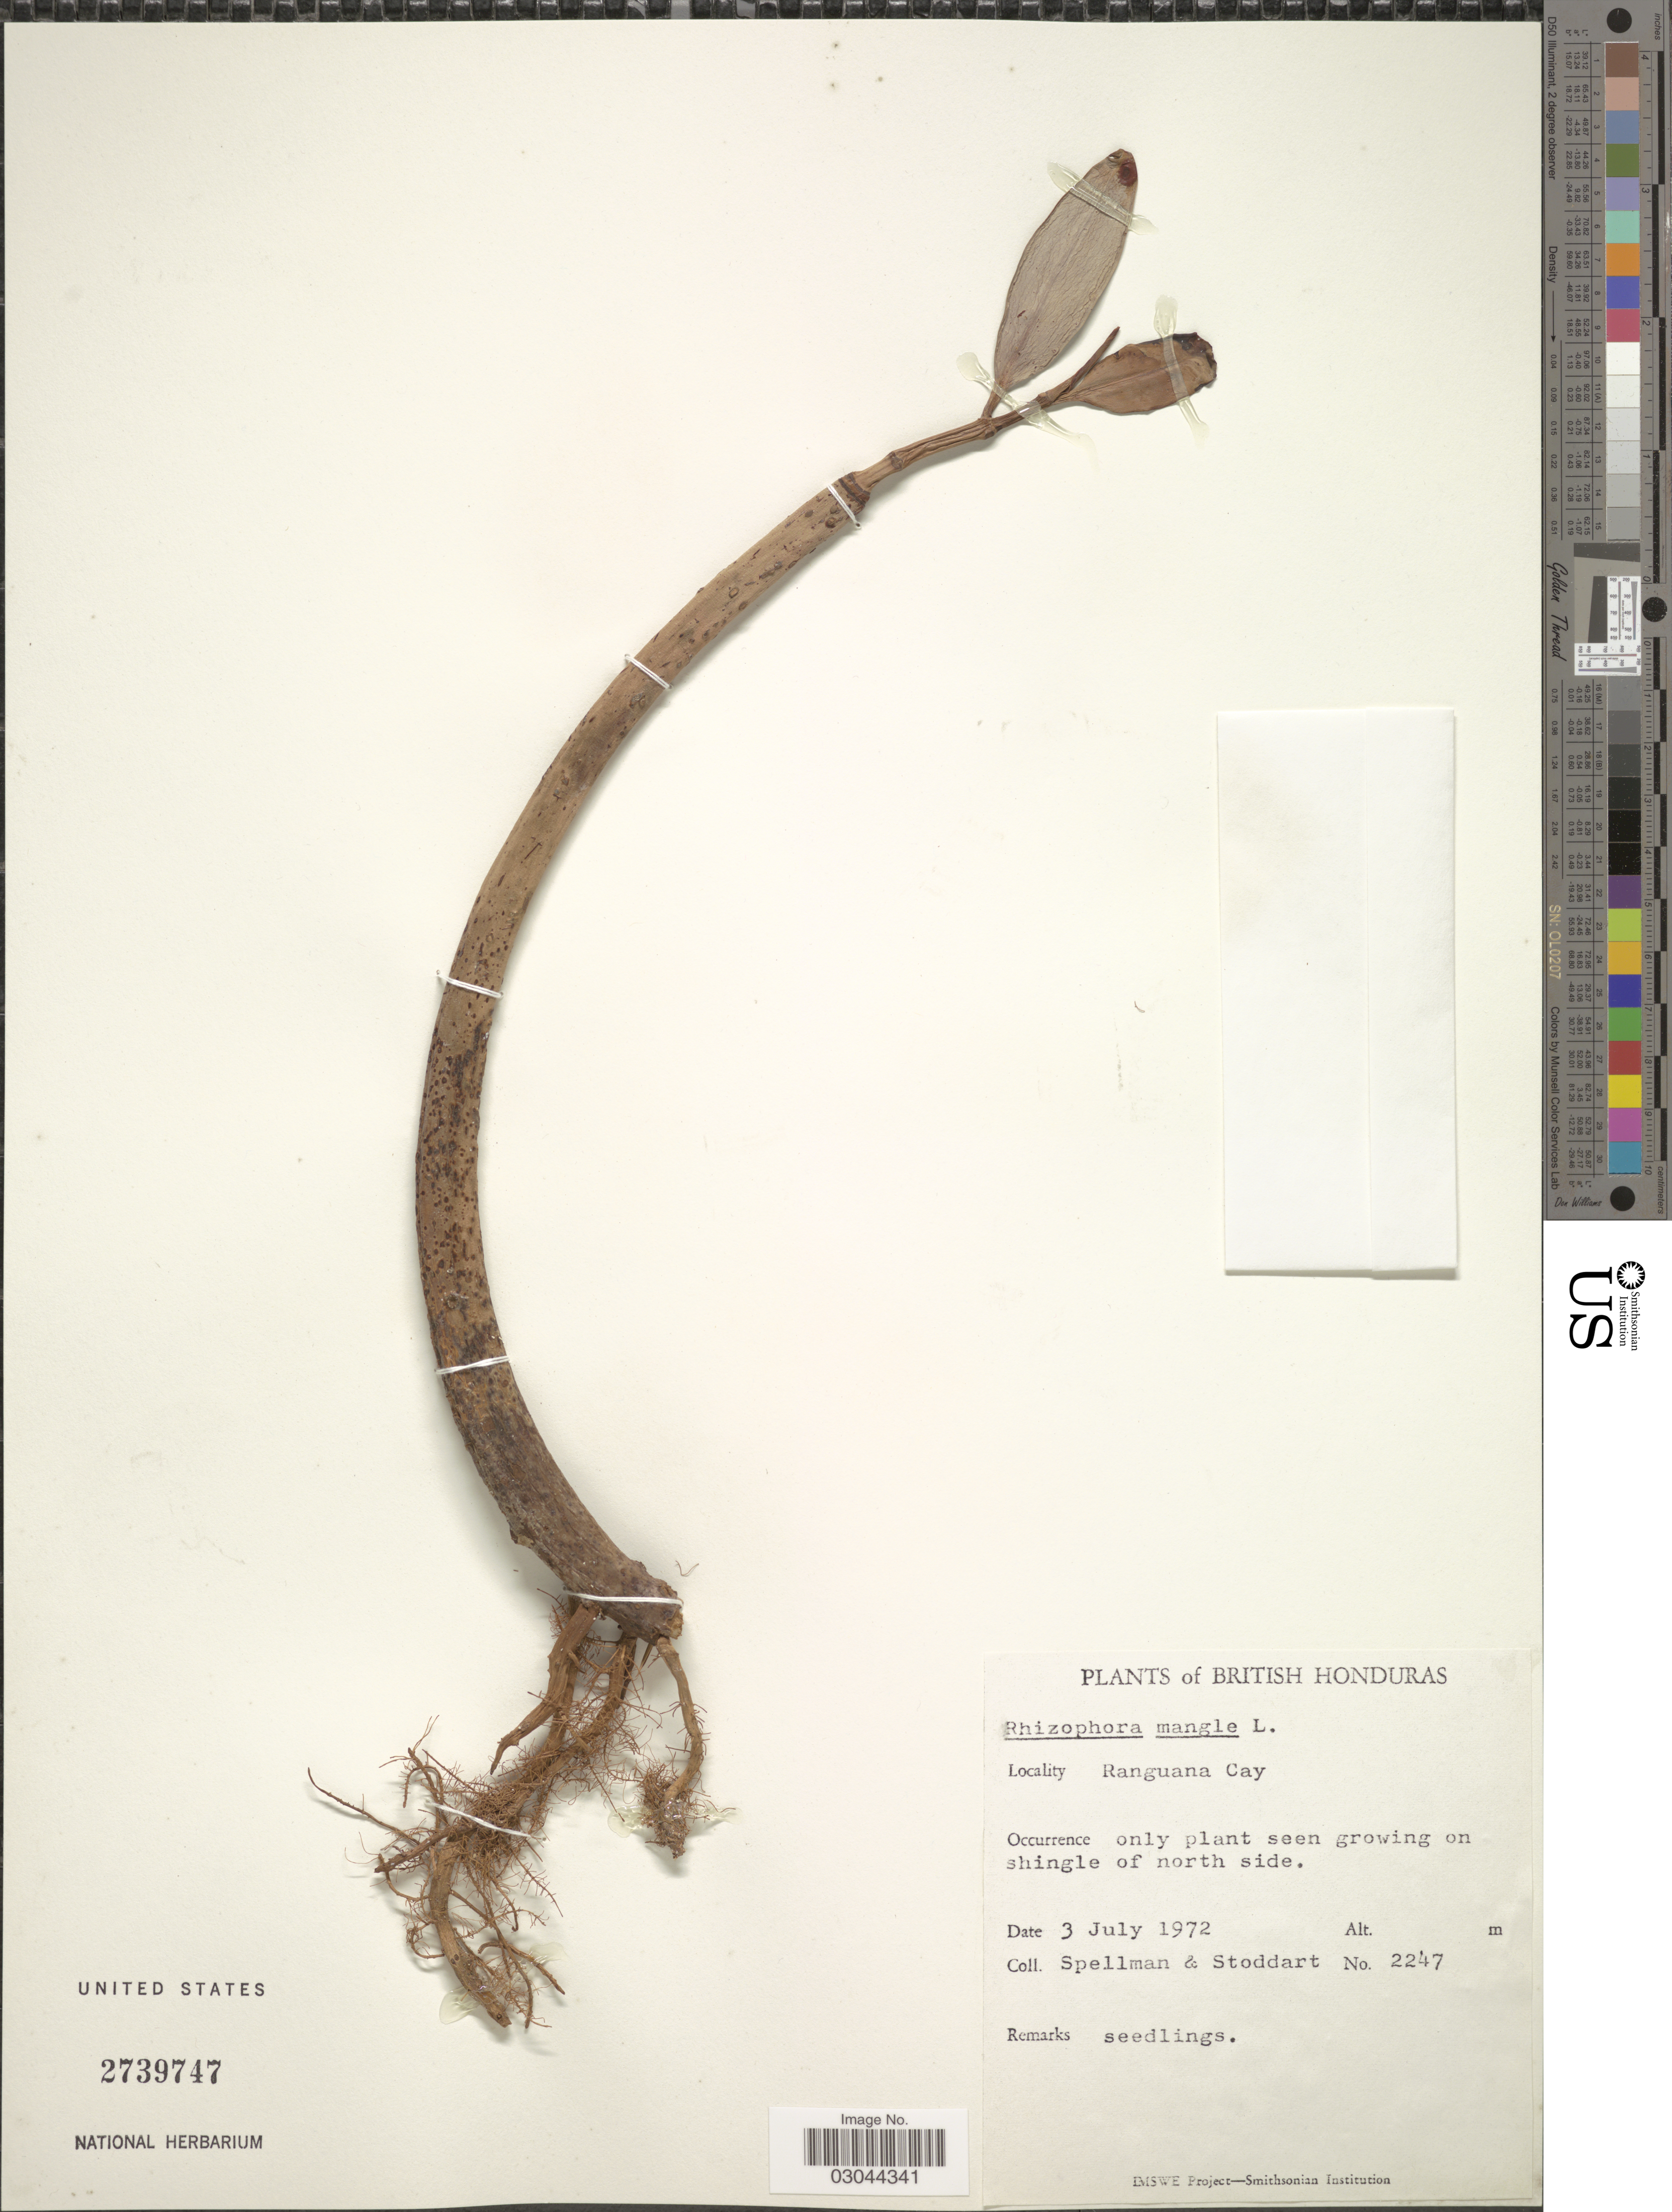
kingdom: Plantae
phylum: Tracheophyta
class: Magnoliopsida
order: Malpighiales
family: Rhizophoraceae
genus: Rhizophora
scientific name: Rhizophora mangle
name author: L.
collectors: Spellman, -- & -. Stoddart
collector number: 2247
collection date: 1972-07-03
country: Belize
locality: British Honduras. Ranguana Cay.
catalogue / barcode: US 2739747